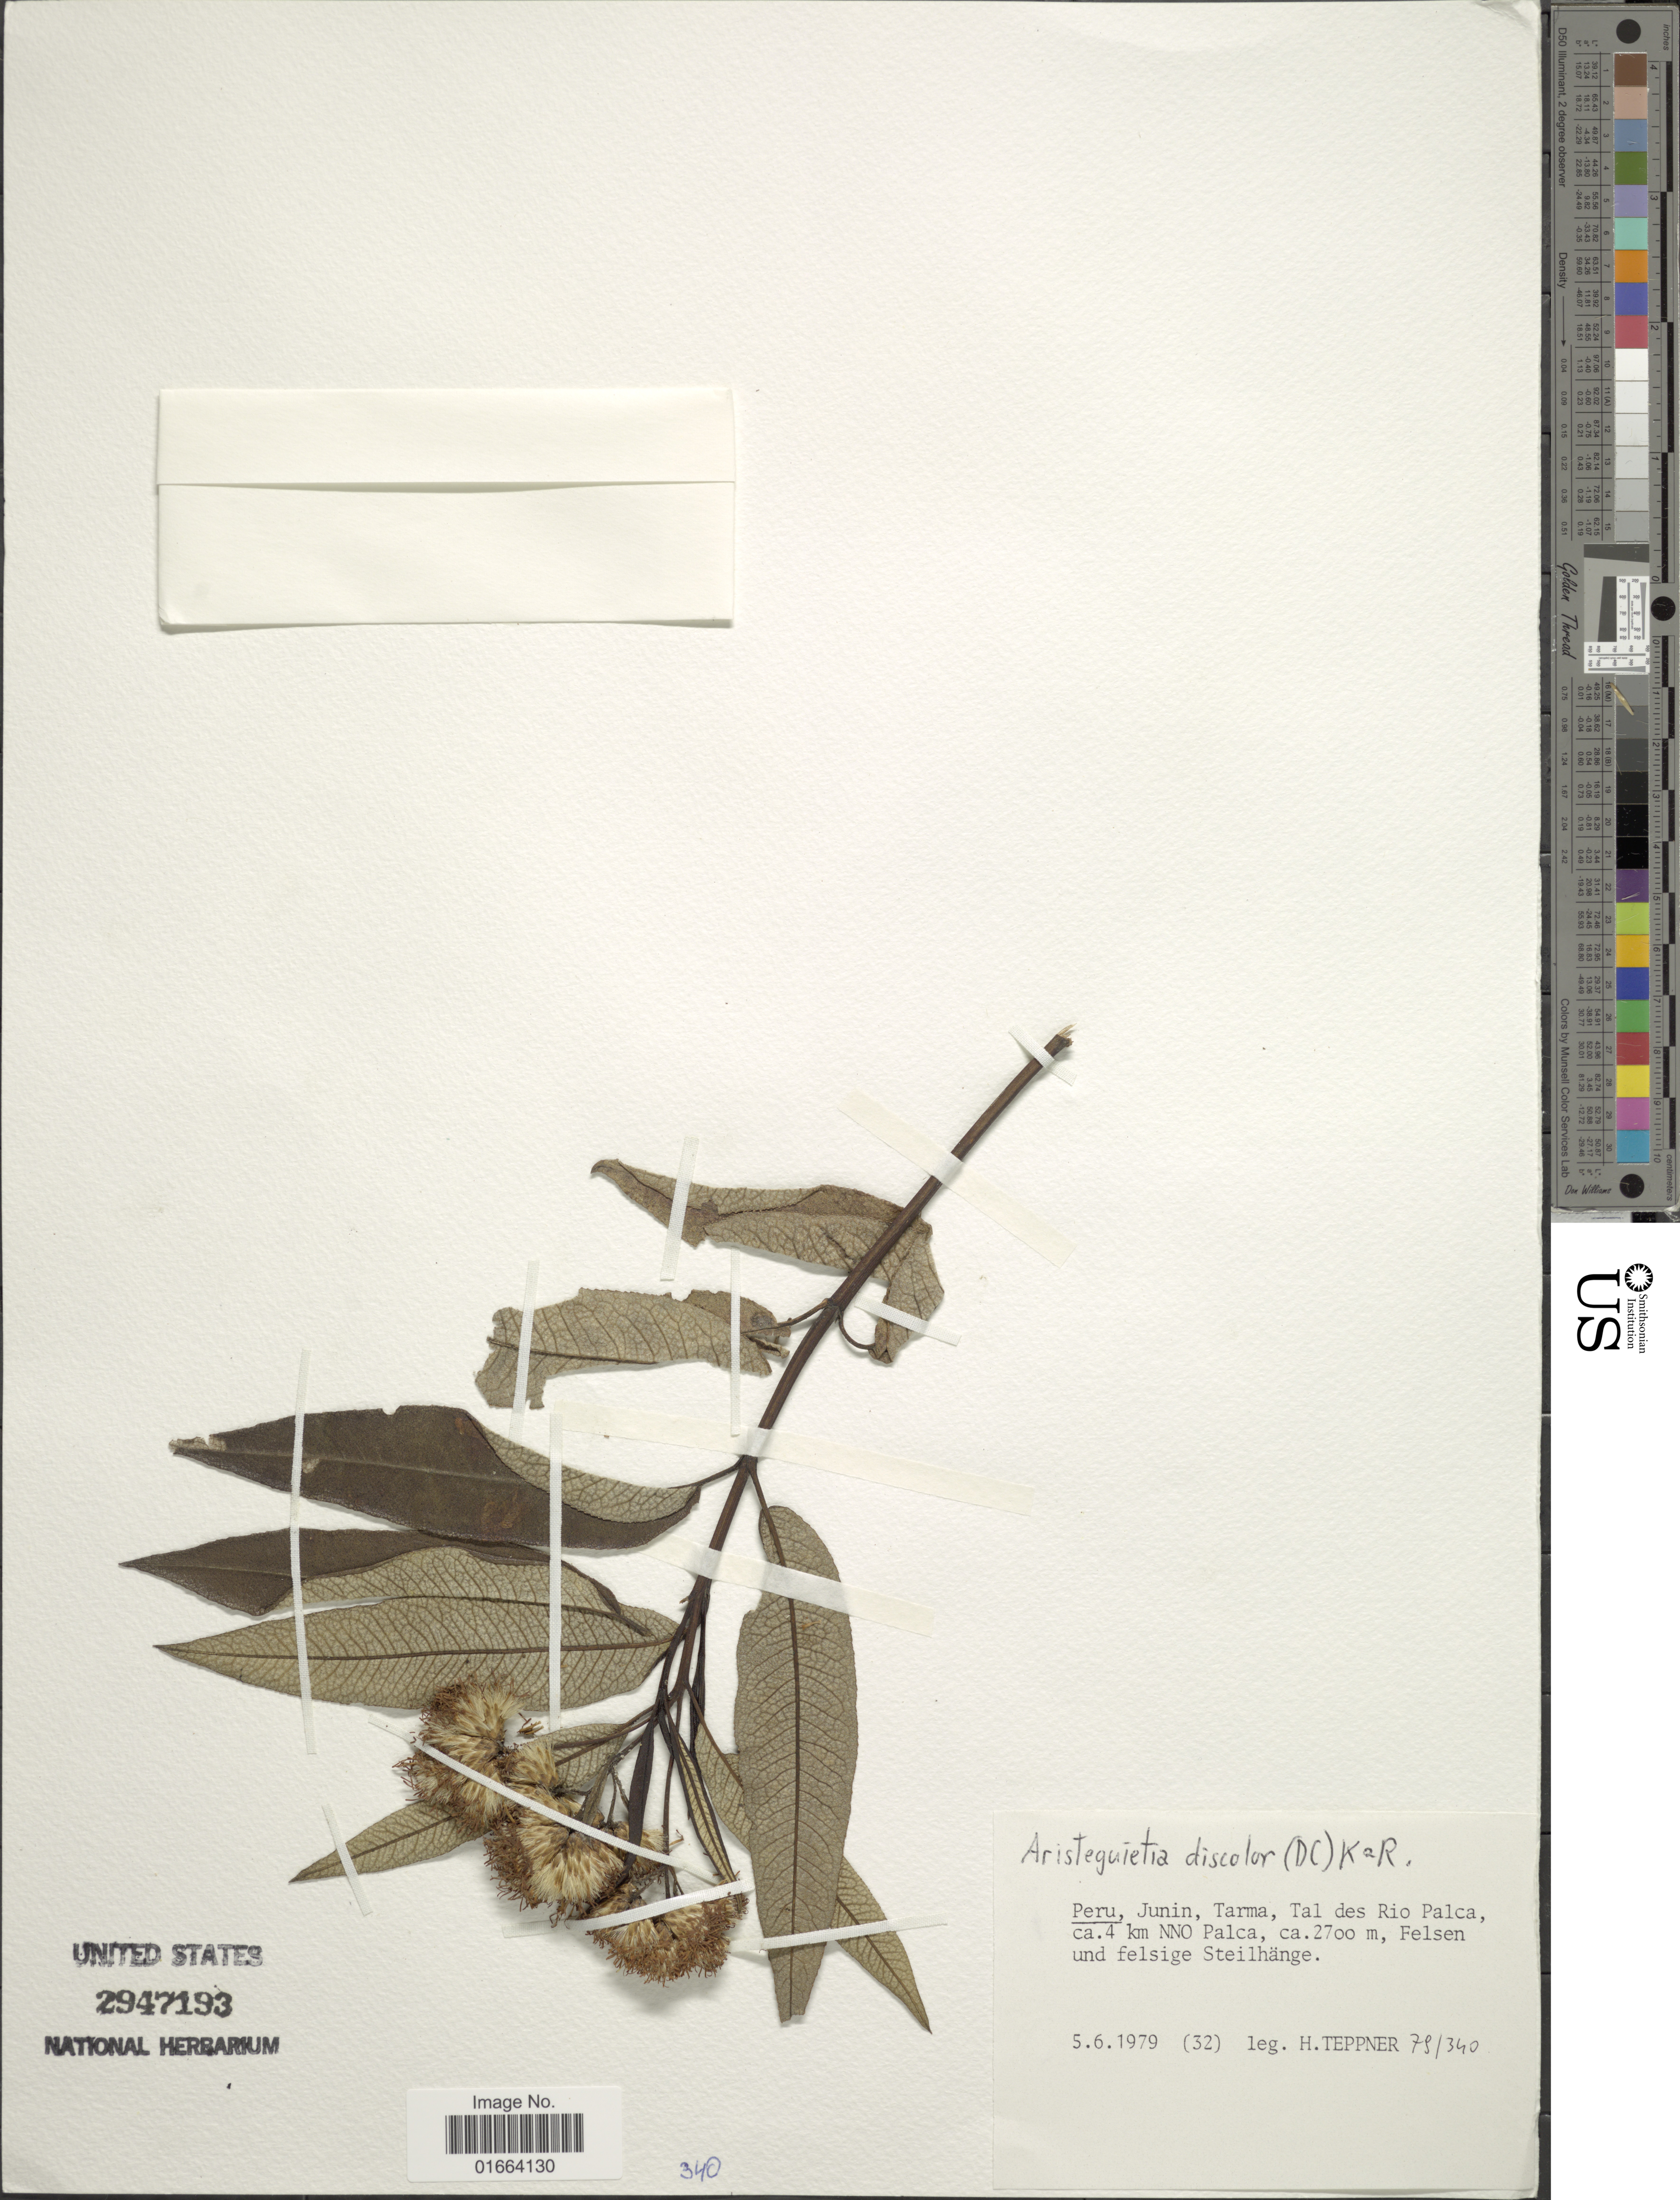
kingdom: Plantae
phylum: Tracheophyta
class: Magnoliopsida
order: Asterales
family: Asteraceae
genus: Aristeguietia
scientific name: Aristeguietia discolor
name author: (DC.) R.M. King & H. Rob.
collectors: H. Teppner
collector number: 78/340?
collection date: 1979-06-05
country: Peru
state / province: Junín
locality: Tarma, Tal des Rio Palca, ca. 4 km NNO Palca, Felsen und felsige Steilhänge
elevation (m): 2700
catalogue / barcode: US 2947193